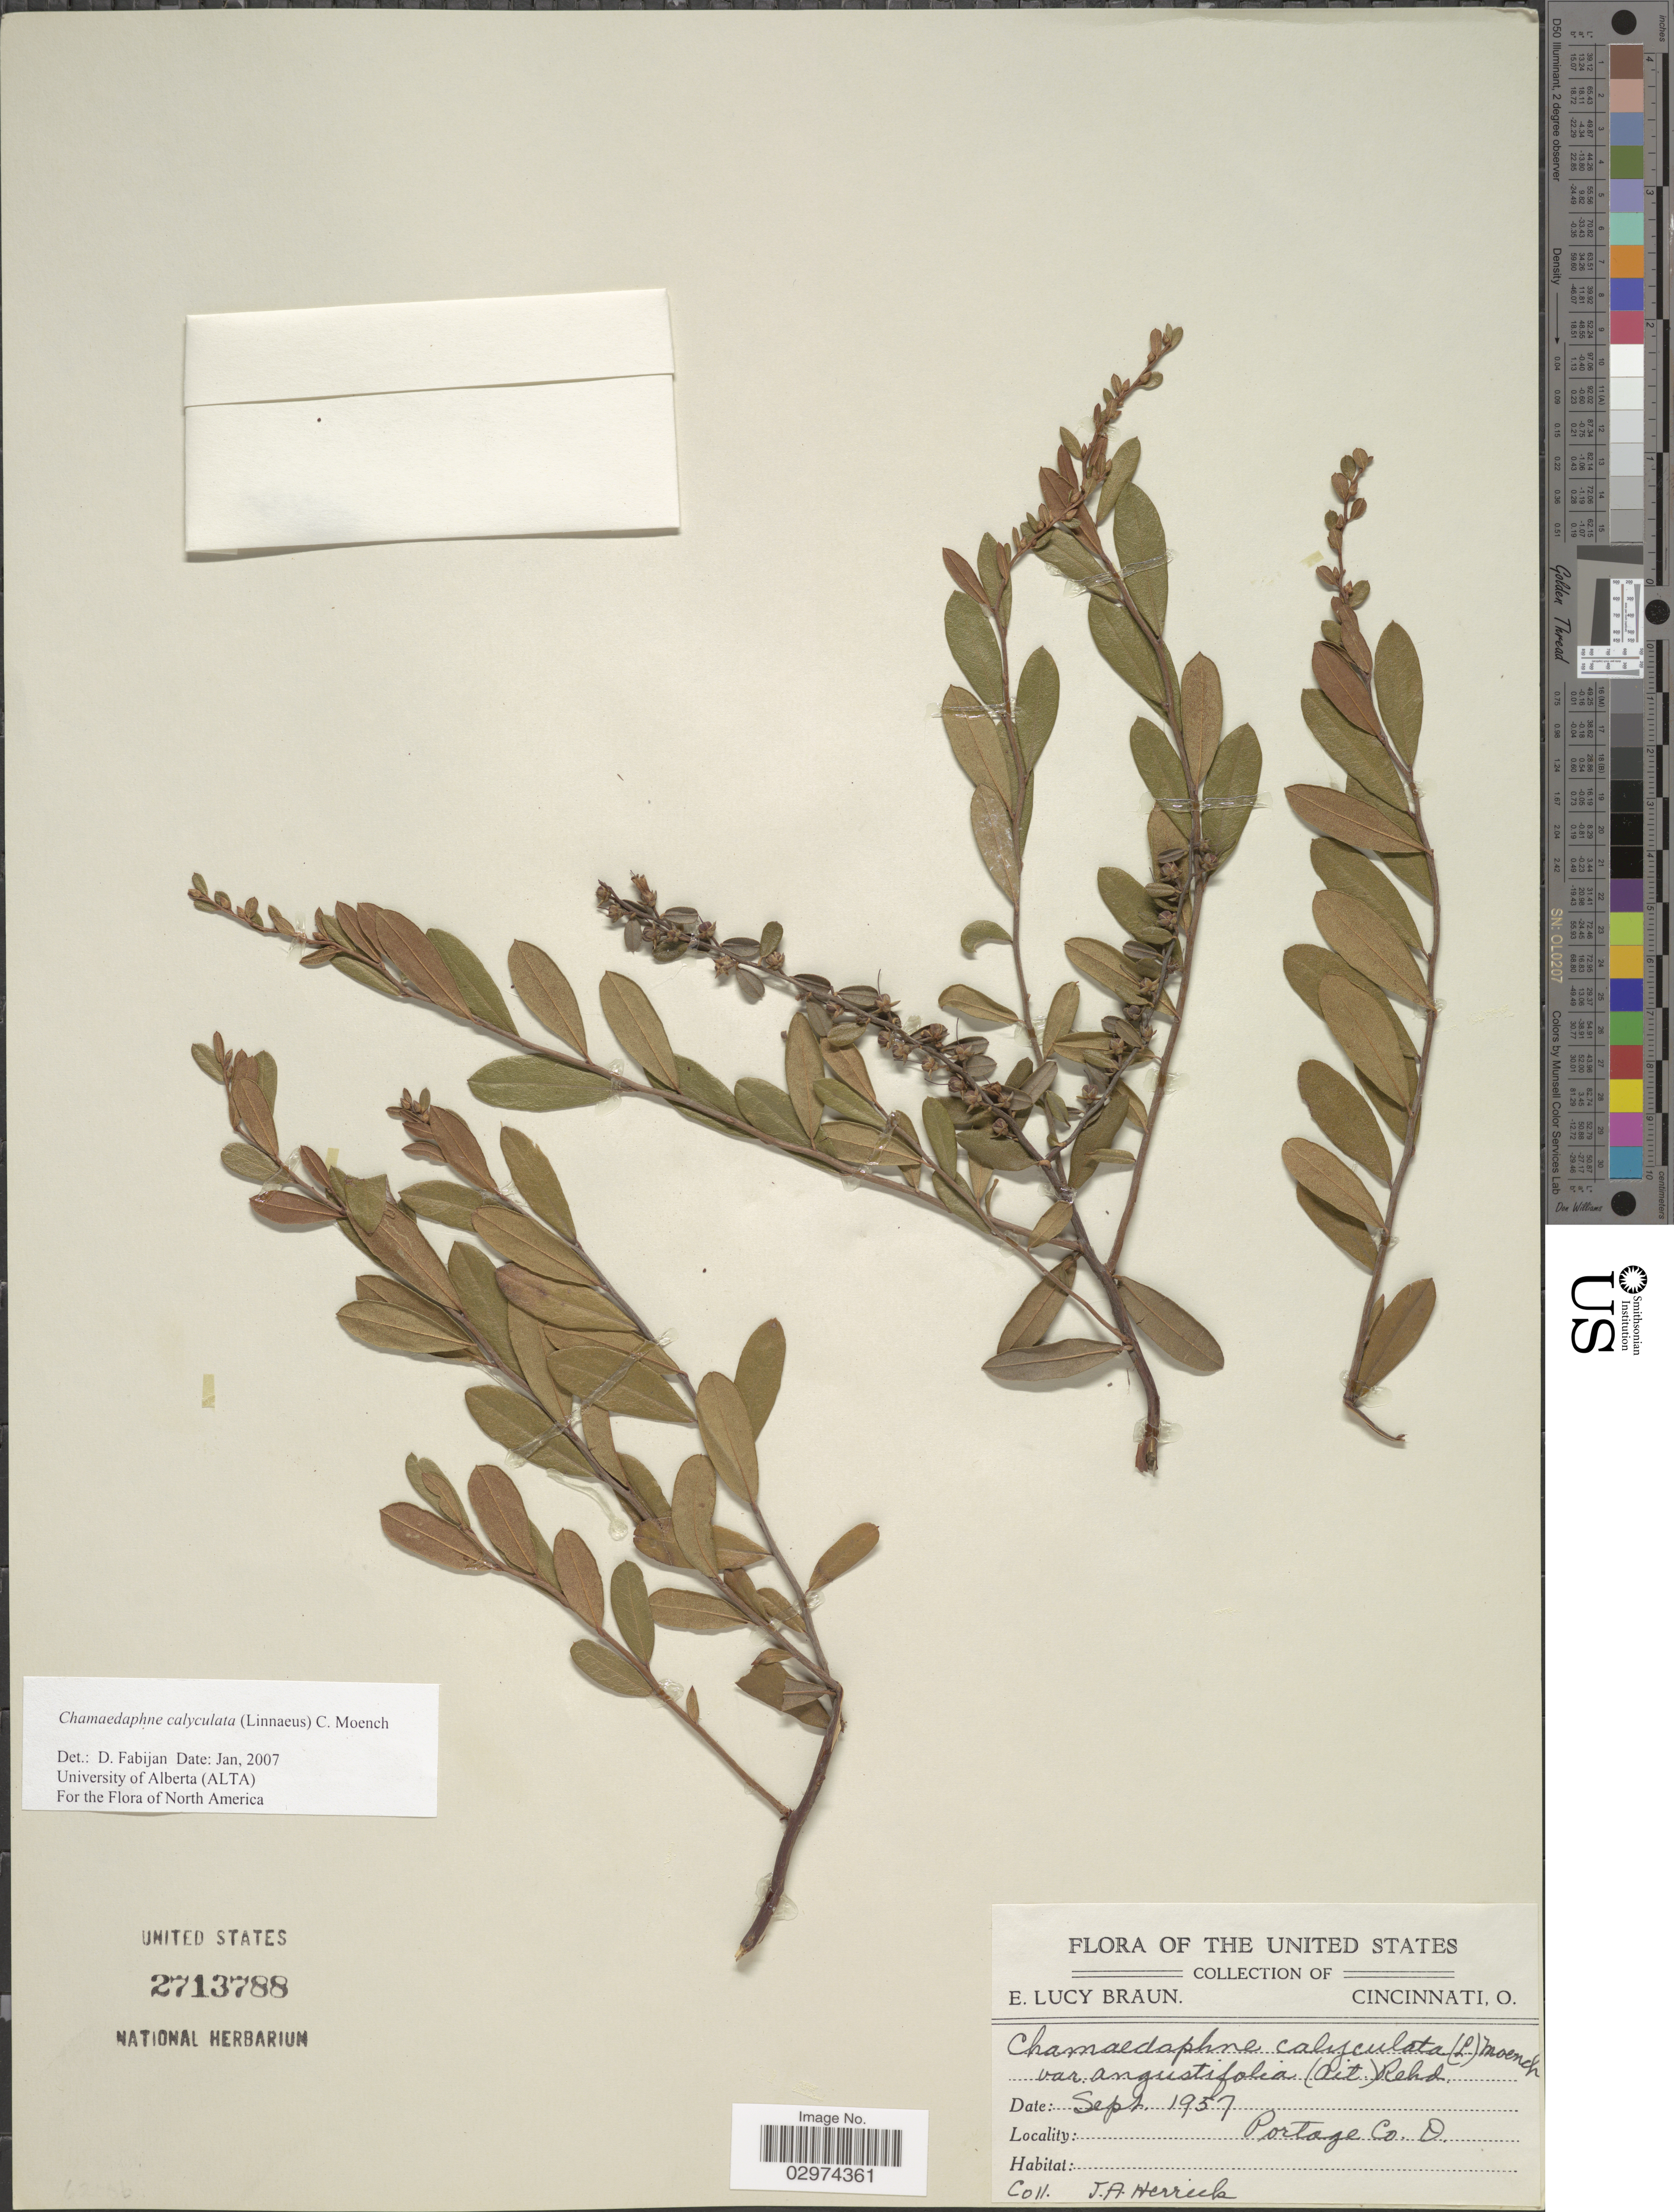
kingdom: Plantae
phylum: Tracheophyta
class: Magnoliopsida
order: Ericales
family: Ericaceae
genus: Chamaedaphne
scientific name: Chamaedaphne calyculata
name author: (L.) Moench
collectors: J. Herrick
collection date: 1957-09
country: United States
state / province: Ohio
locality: Portage Co.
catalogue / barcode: US 2713788